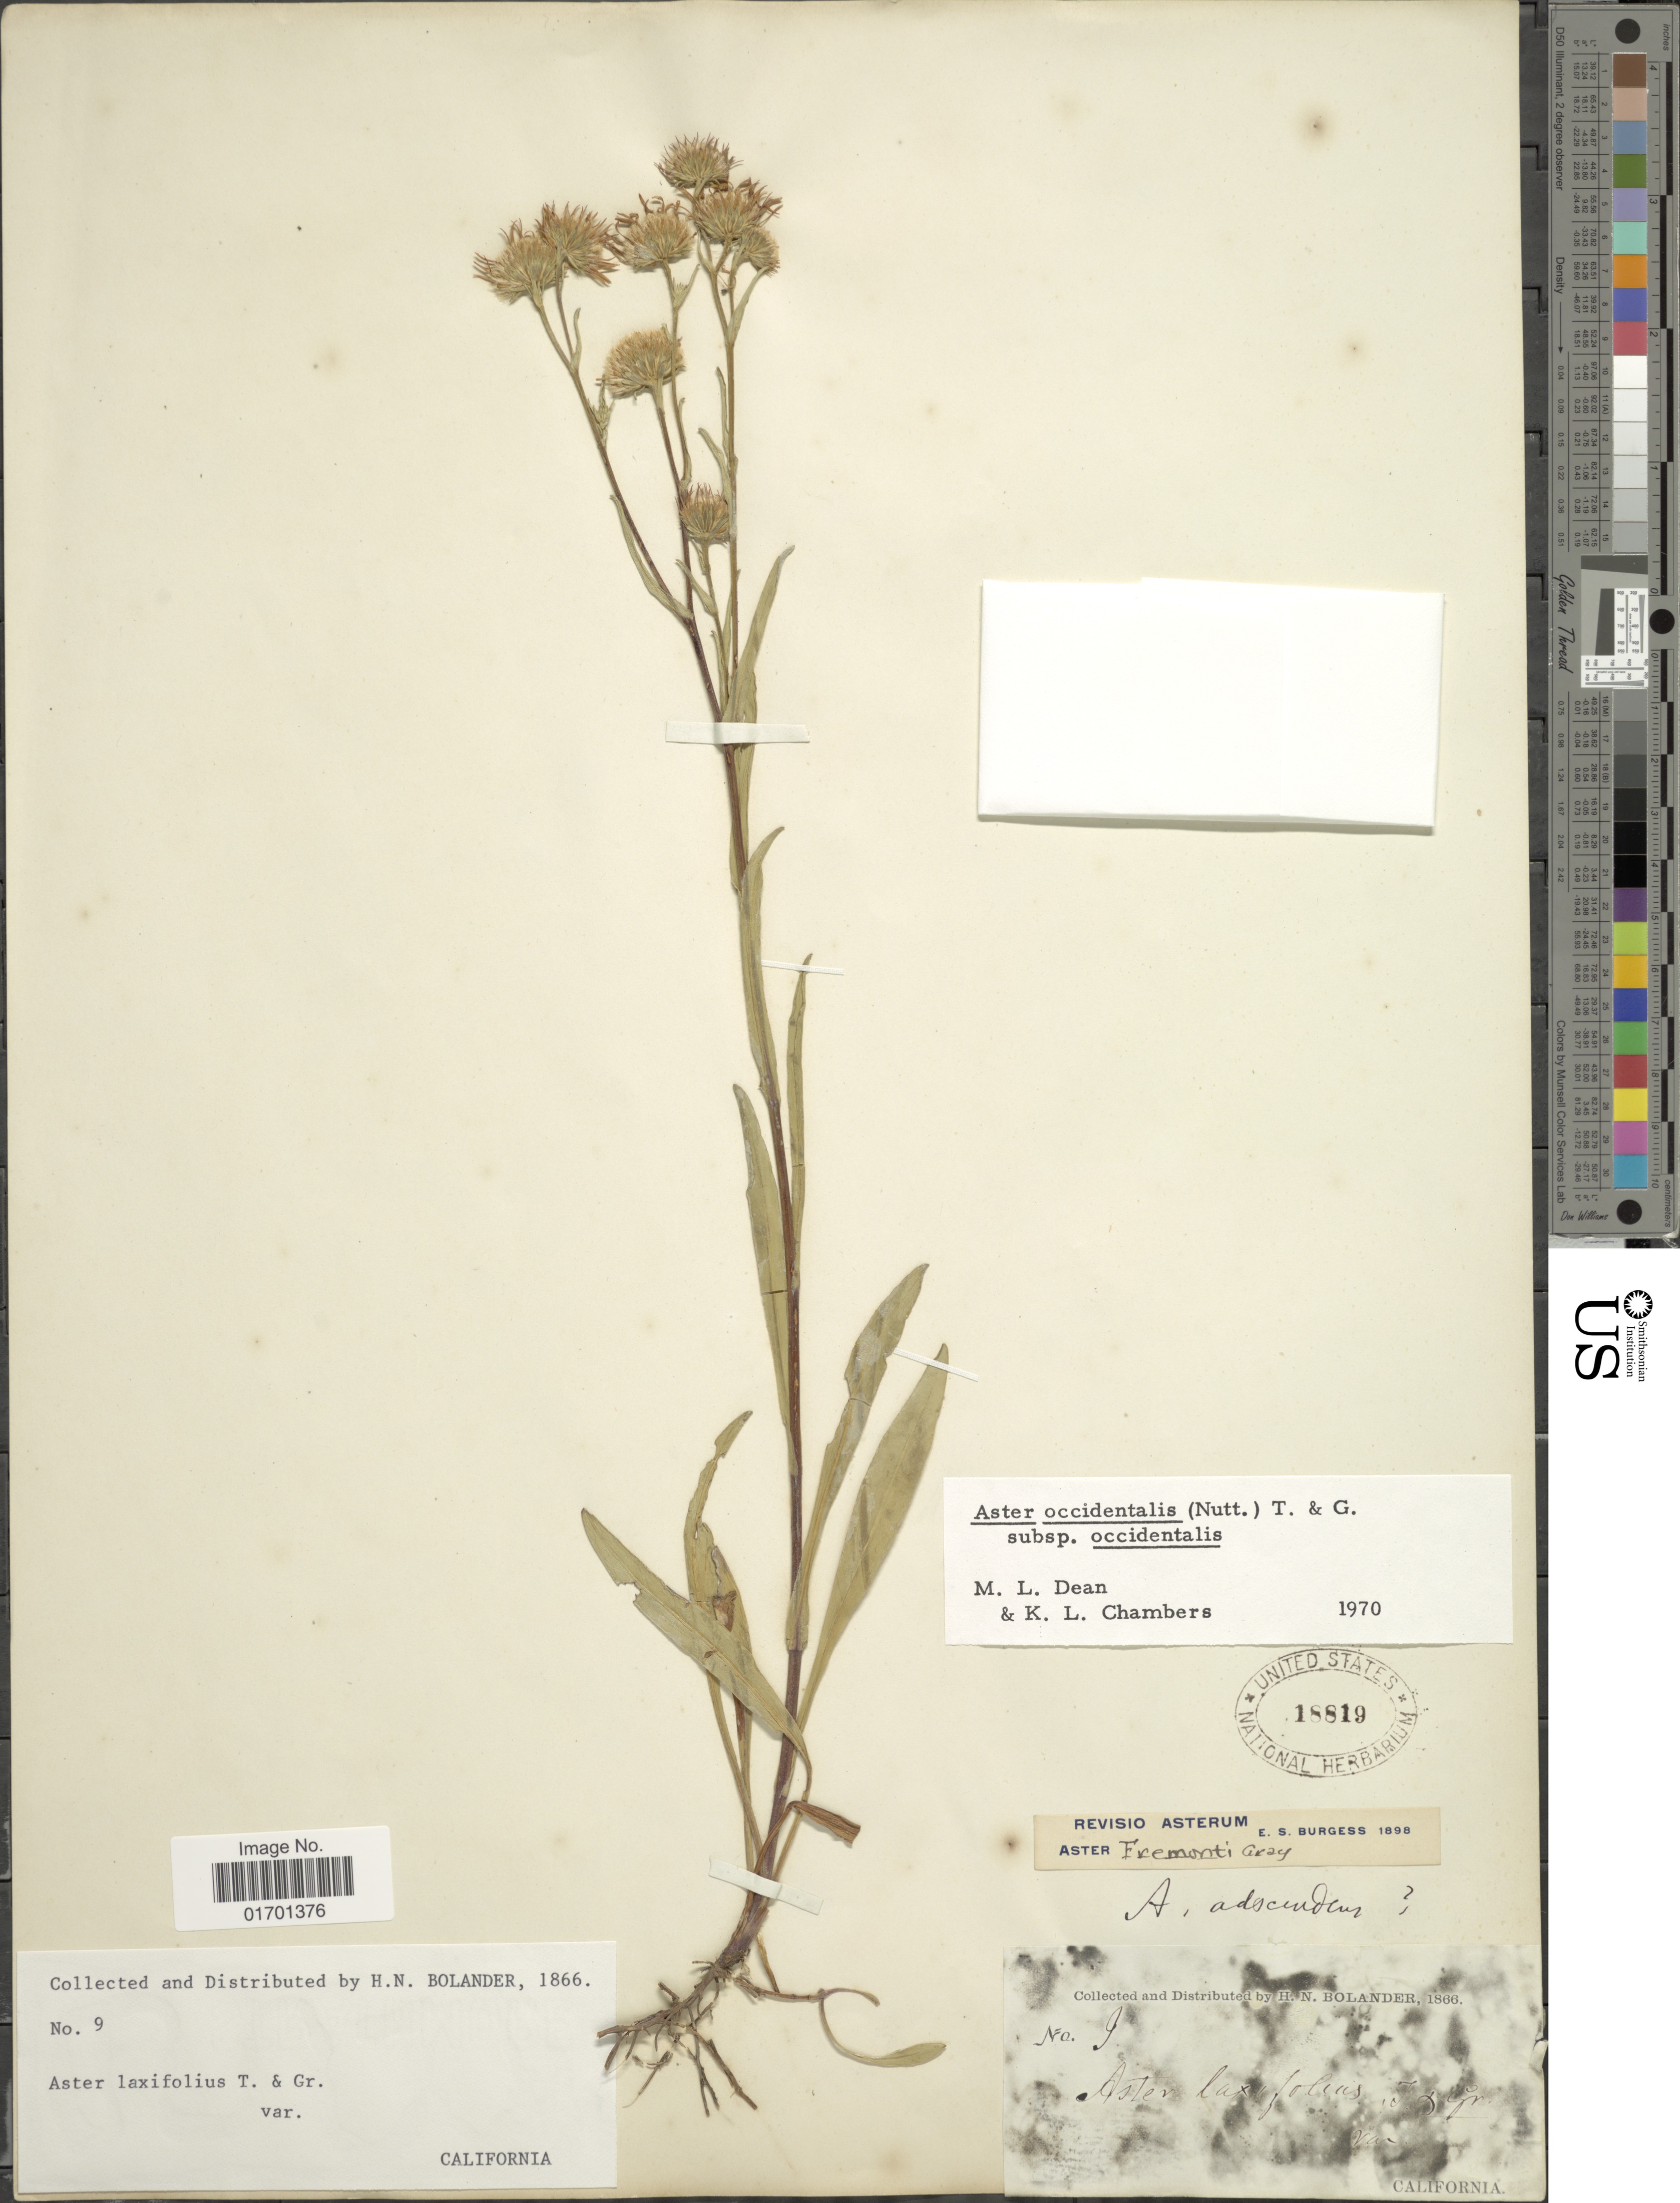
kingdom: Plantae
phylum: Tracheophyta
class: Magnoliopsida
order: Asterales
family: Asteraceae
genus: Symphyotrichum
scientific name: Symphyotrichum spathulatum var. spathulatum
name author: (Lindl.) G.L. Nesom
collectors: H. Bolander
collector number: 9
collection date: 1866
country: United States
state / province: California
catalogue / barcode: US 18819